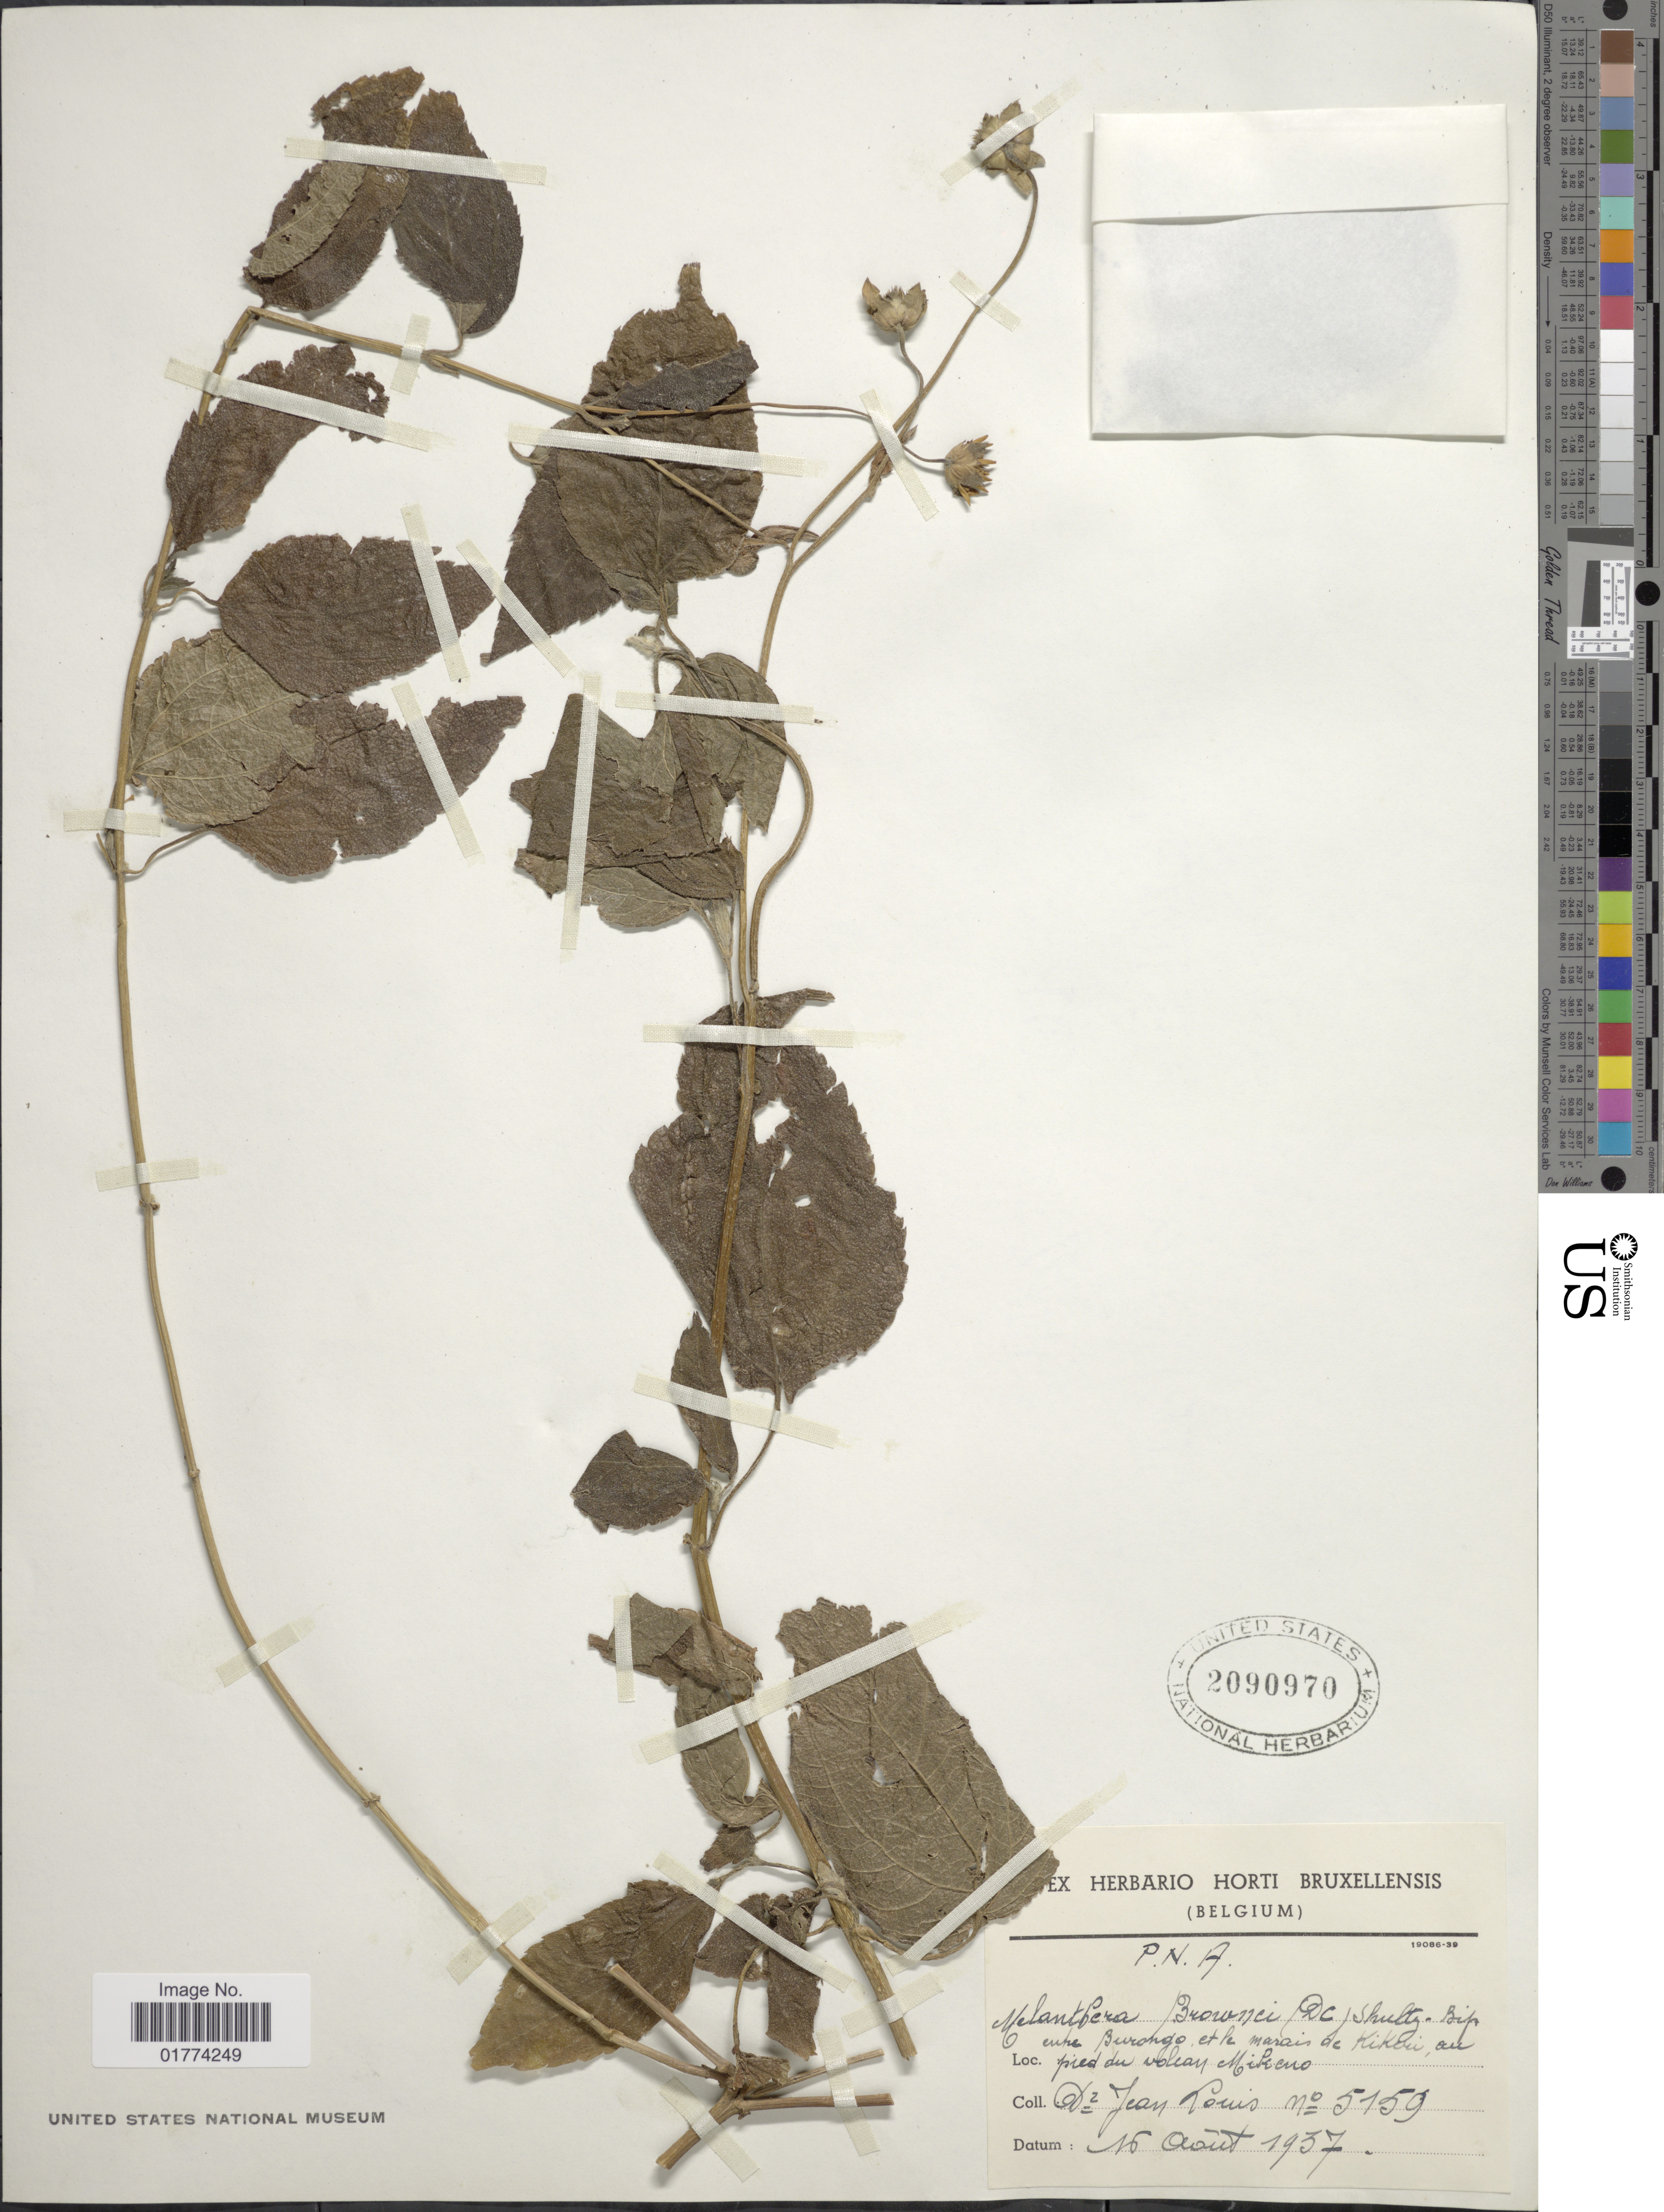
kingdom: Plantae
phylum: Tracheophyta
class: Magnoliopsida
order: Asterales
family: Asteraceae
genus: Melanthera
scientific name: Melanthera scandens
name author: (Schumach. & Thonn.) Brenan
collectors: J. Louis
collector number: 5159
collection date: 1937-08-15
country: Congo, Democratic Republic of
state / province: Nord-Kivu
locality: Entre Burongo [interpreted] et le marais de Kikeri [interpreted], au pied du volcan Mikaro.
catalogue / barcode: US 2090970